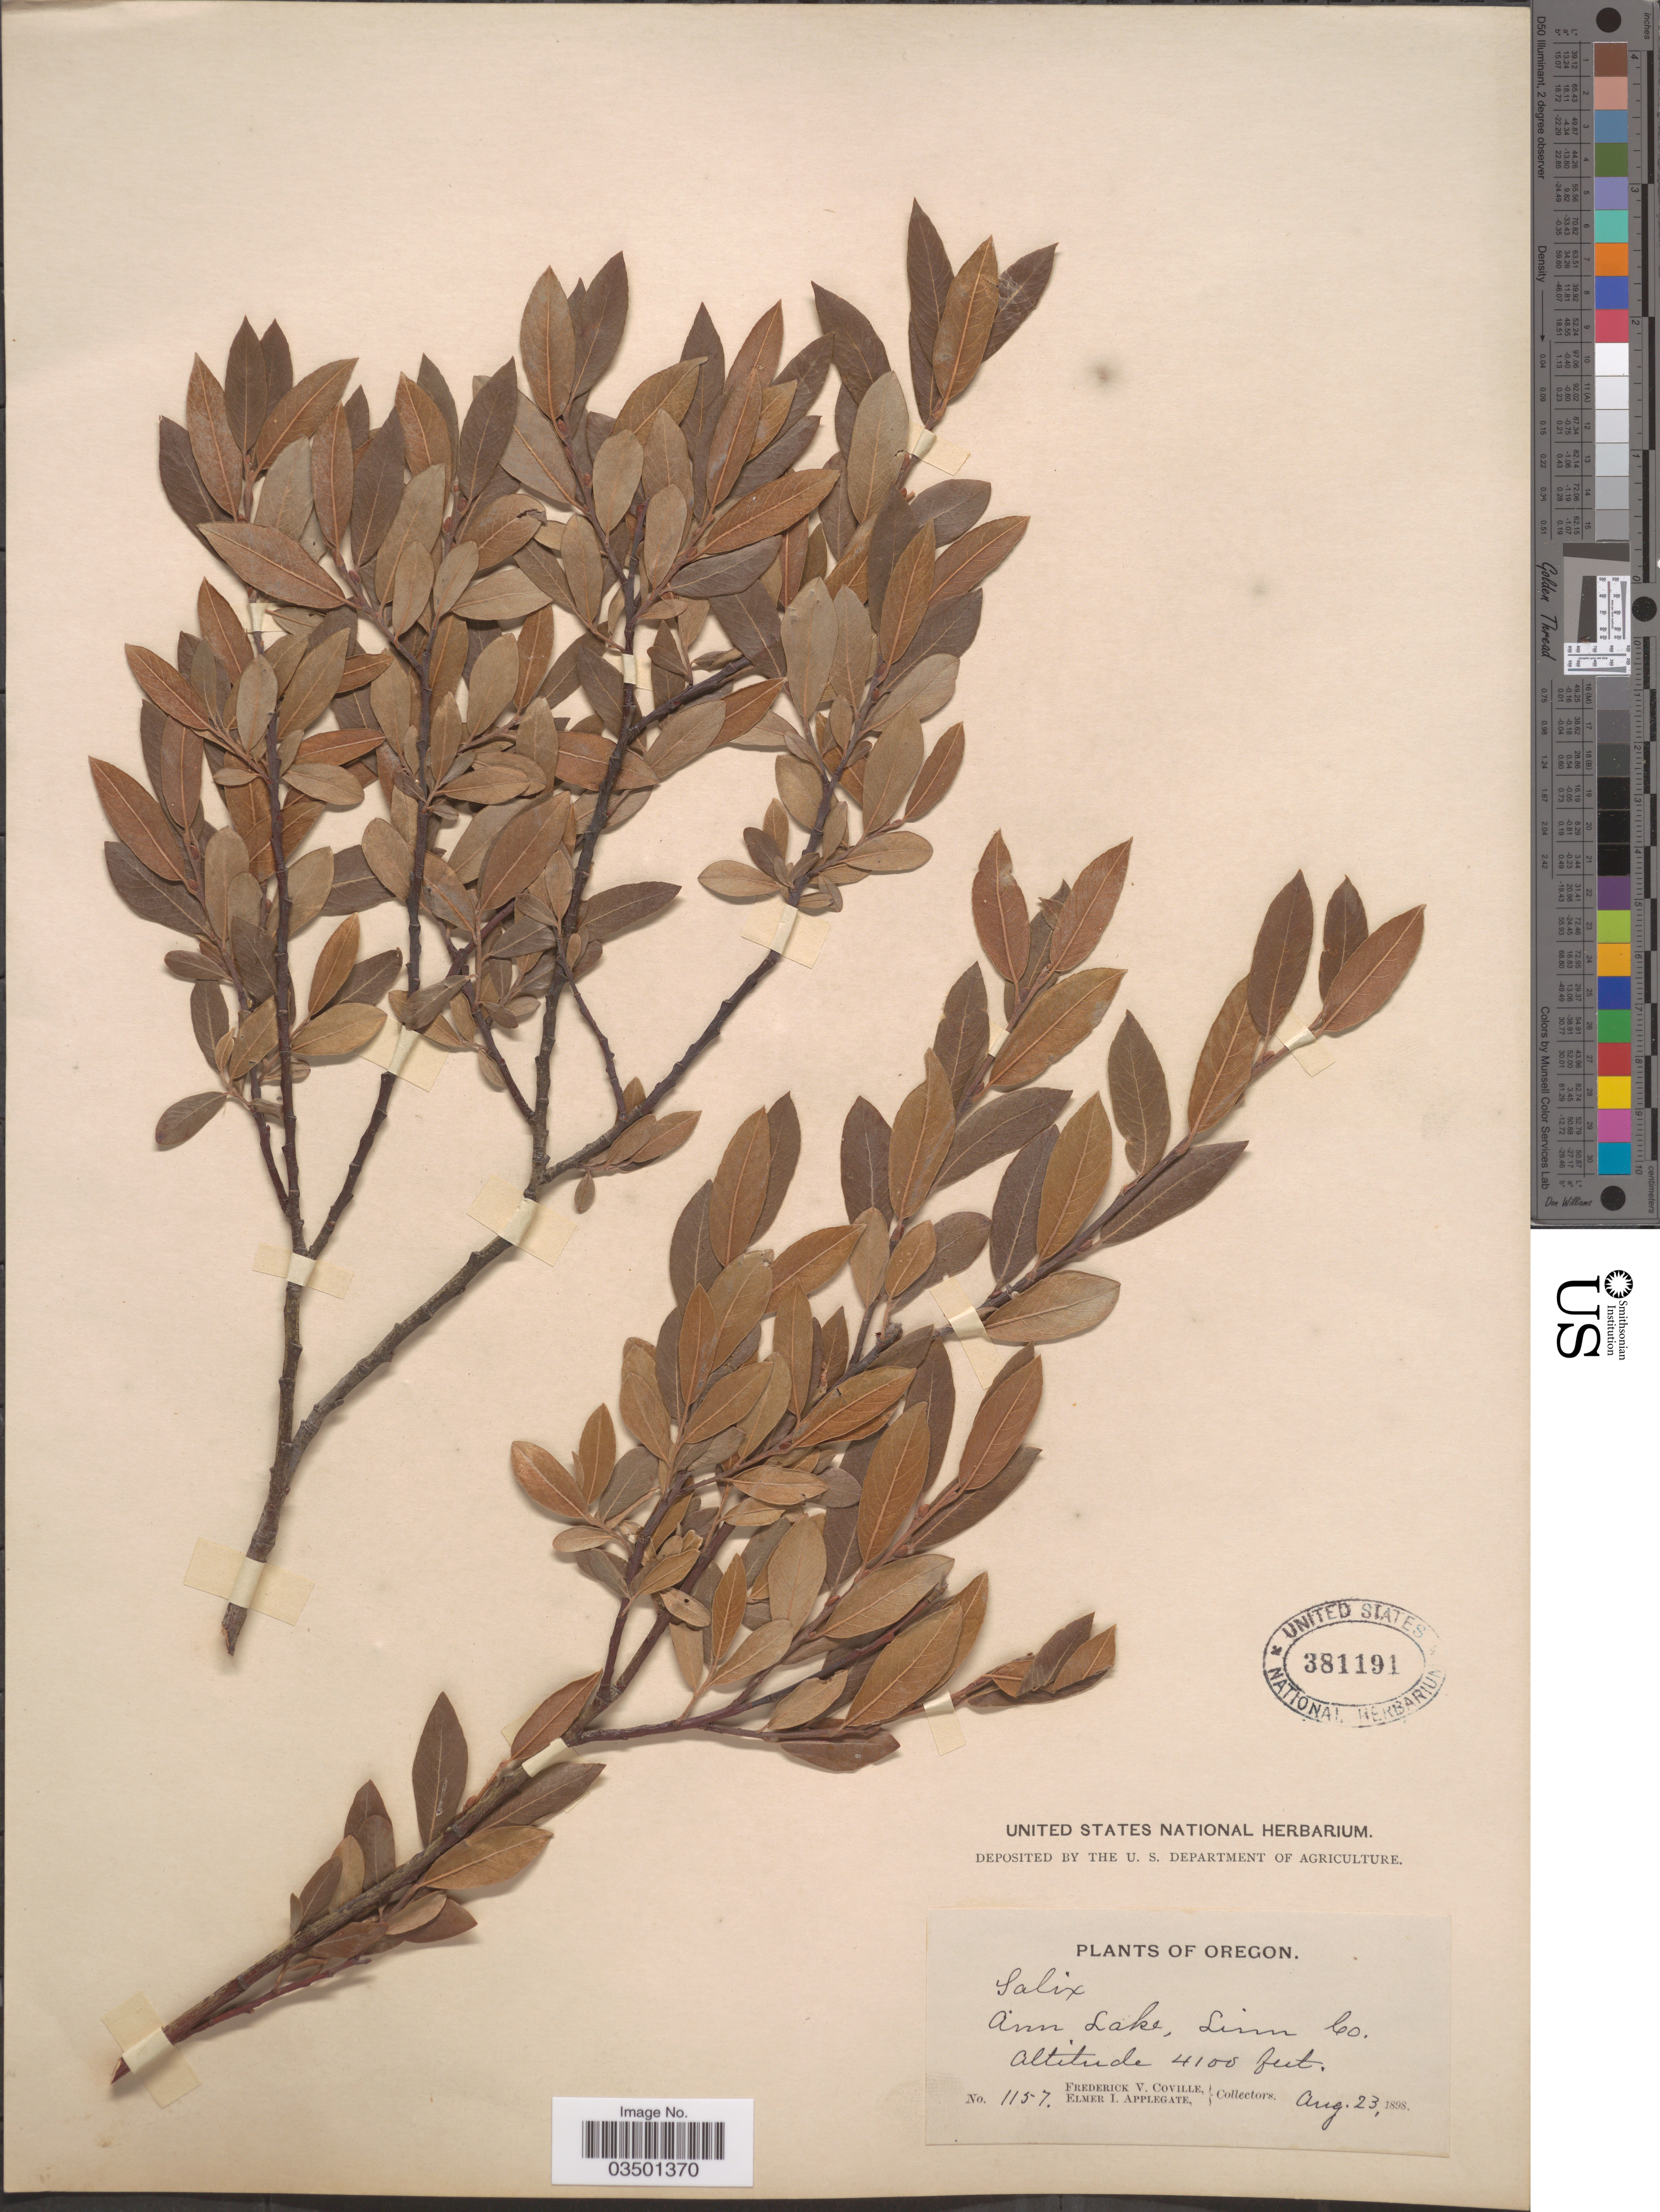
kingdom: Plantae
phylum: Tracheophyta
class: Magnoliopsida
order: Malpighiales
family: Salicaceae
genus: Salix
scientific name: Salix lasiolepis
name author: Benth.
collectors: F. V. Coville & E. I. Applegate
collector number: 1157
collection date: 1898-08-23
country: United States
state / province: Oregon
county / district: Linn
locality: Ann Lake, Linn Co.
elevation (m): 1250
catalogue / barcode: US 381191